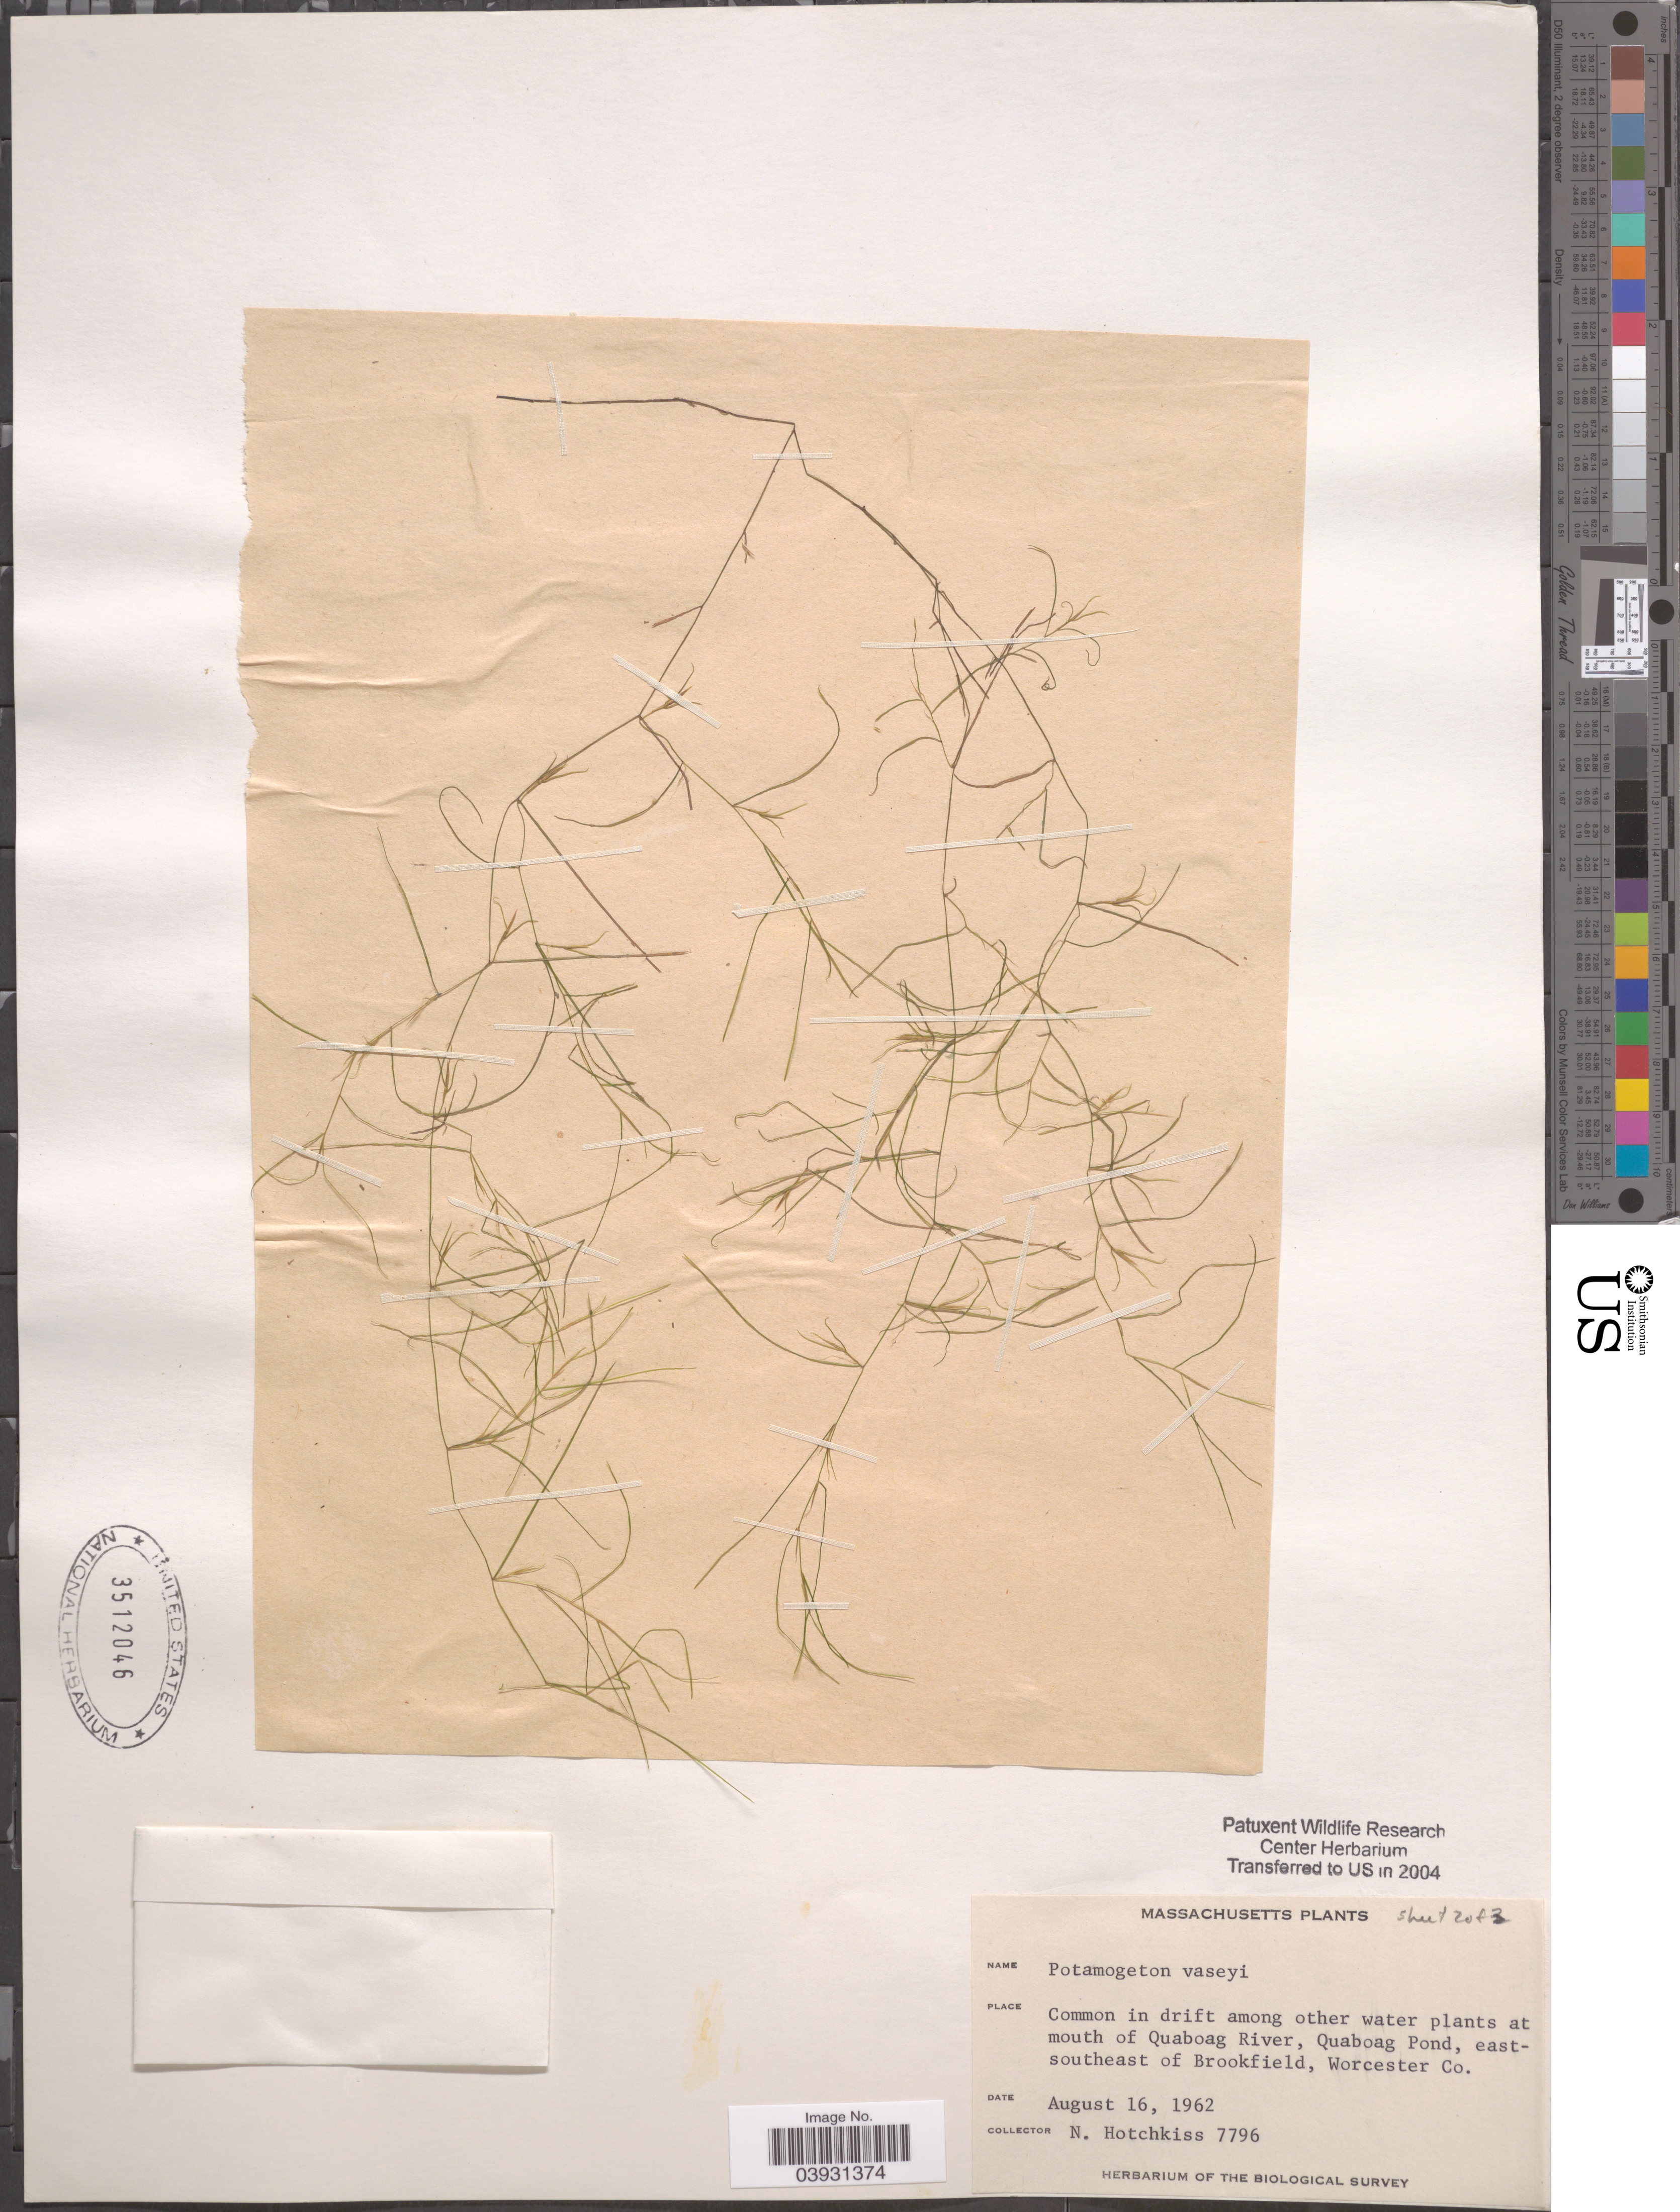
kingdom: Plantae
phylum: Tracheophyta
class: Liliopsida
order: Alismatales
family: Potamogetonaceae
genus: Potamogeton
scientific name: Potamogeton vaseyi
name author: J.W. Robbins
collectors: N. Hotchkiss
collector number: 7796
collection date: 1962-08-16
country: United States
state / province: Massachusetts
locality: At mouth of Quaboag River, Quaboag Pond, east-southeast of Brookfield, Worcester Co.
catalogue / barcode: US 3512046